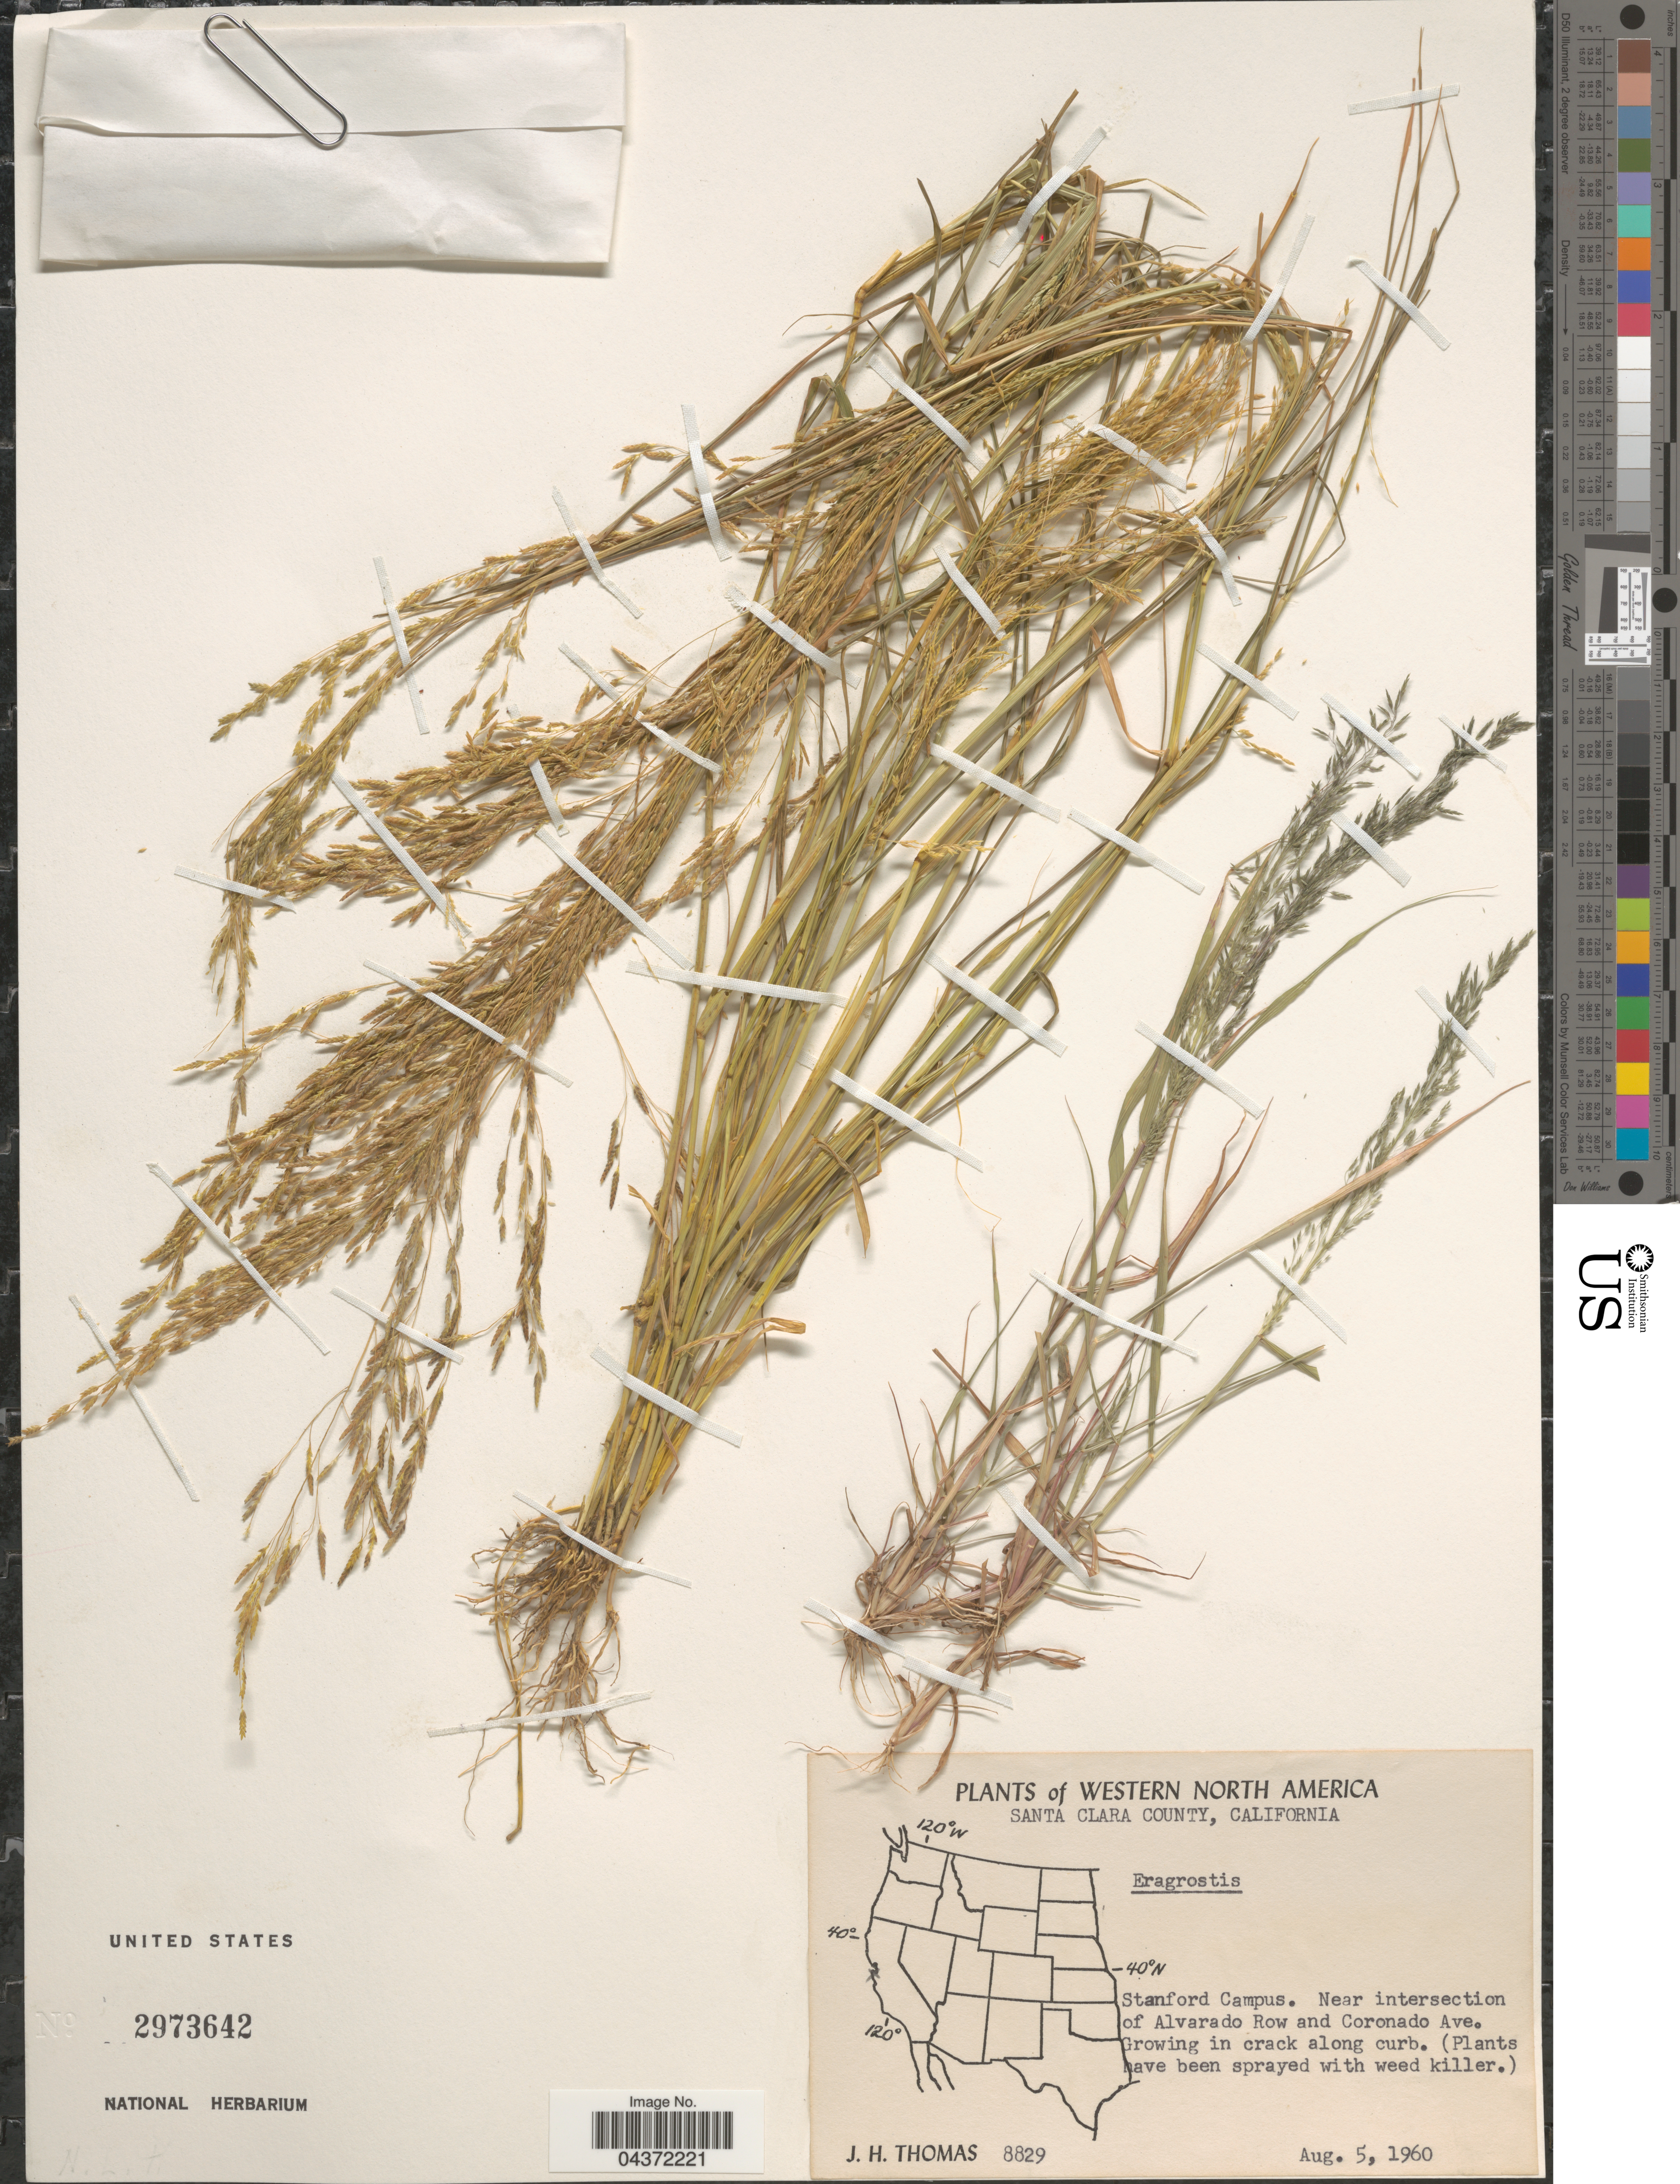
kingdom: Plantae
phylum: Tracheophyta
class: Liliopsida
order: Poales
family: Poaceae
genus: Eragrostis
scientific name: Eragrostis sp.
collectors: J. H. Thomas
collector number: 8829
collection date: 1960-08-05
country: United States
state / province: California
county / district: Santa Clara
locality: Western North America. Santa Clara County. Stanford Campus. Near intersection of Alvarado Row and Coronado Ave.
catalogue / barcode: US 2973642